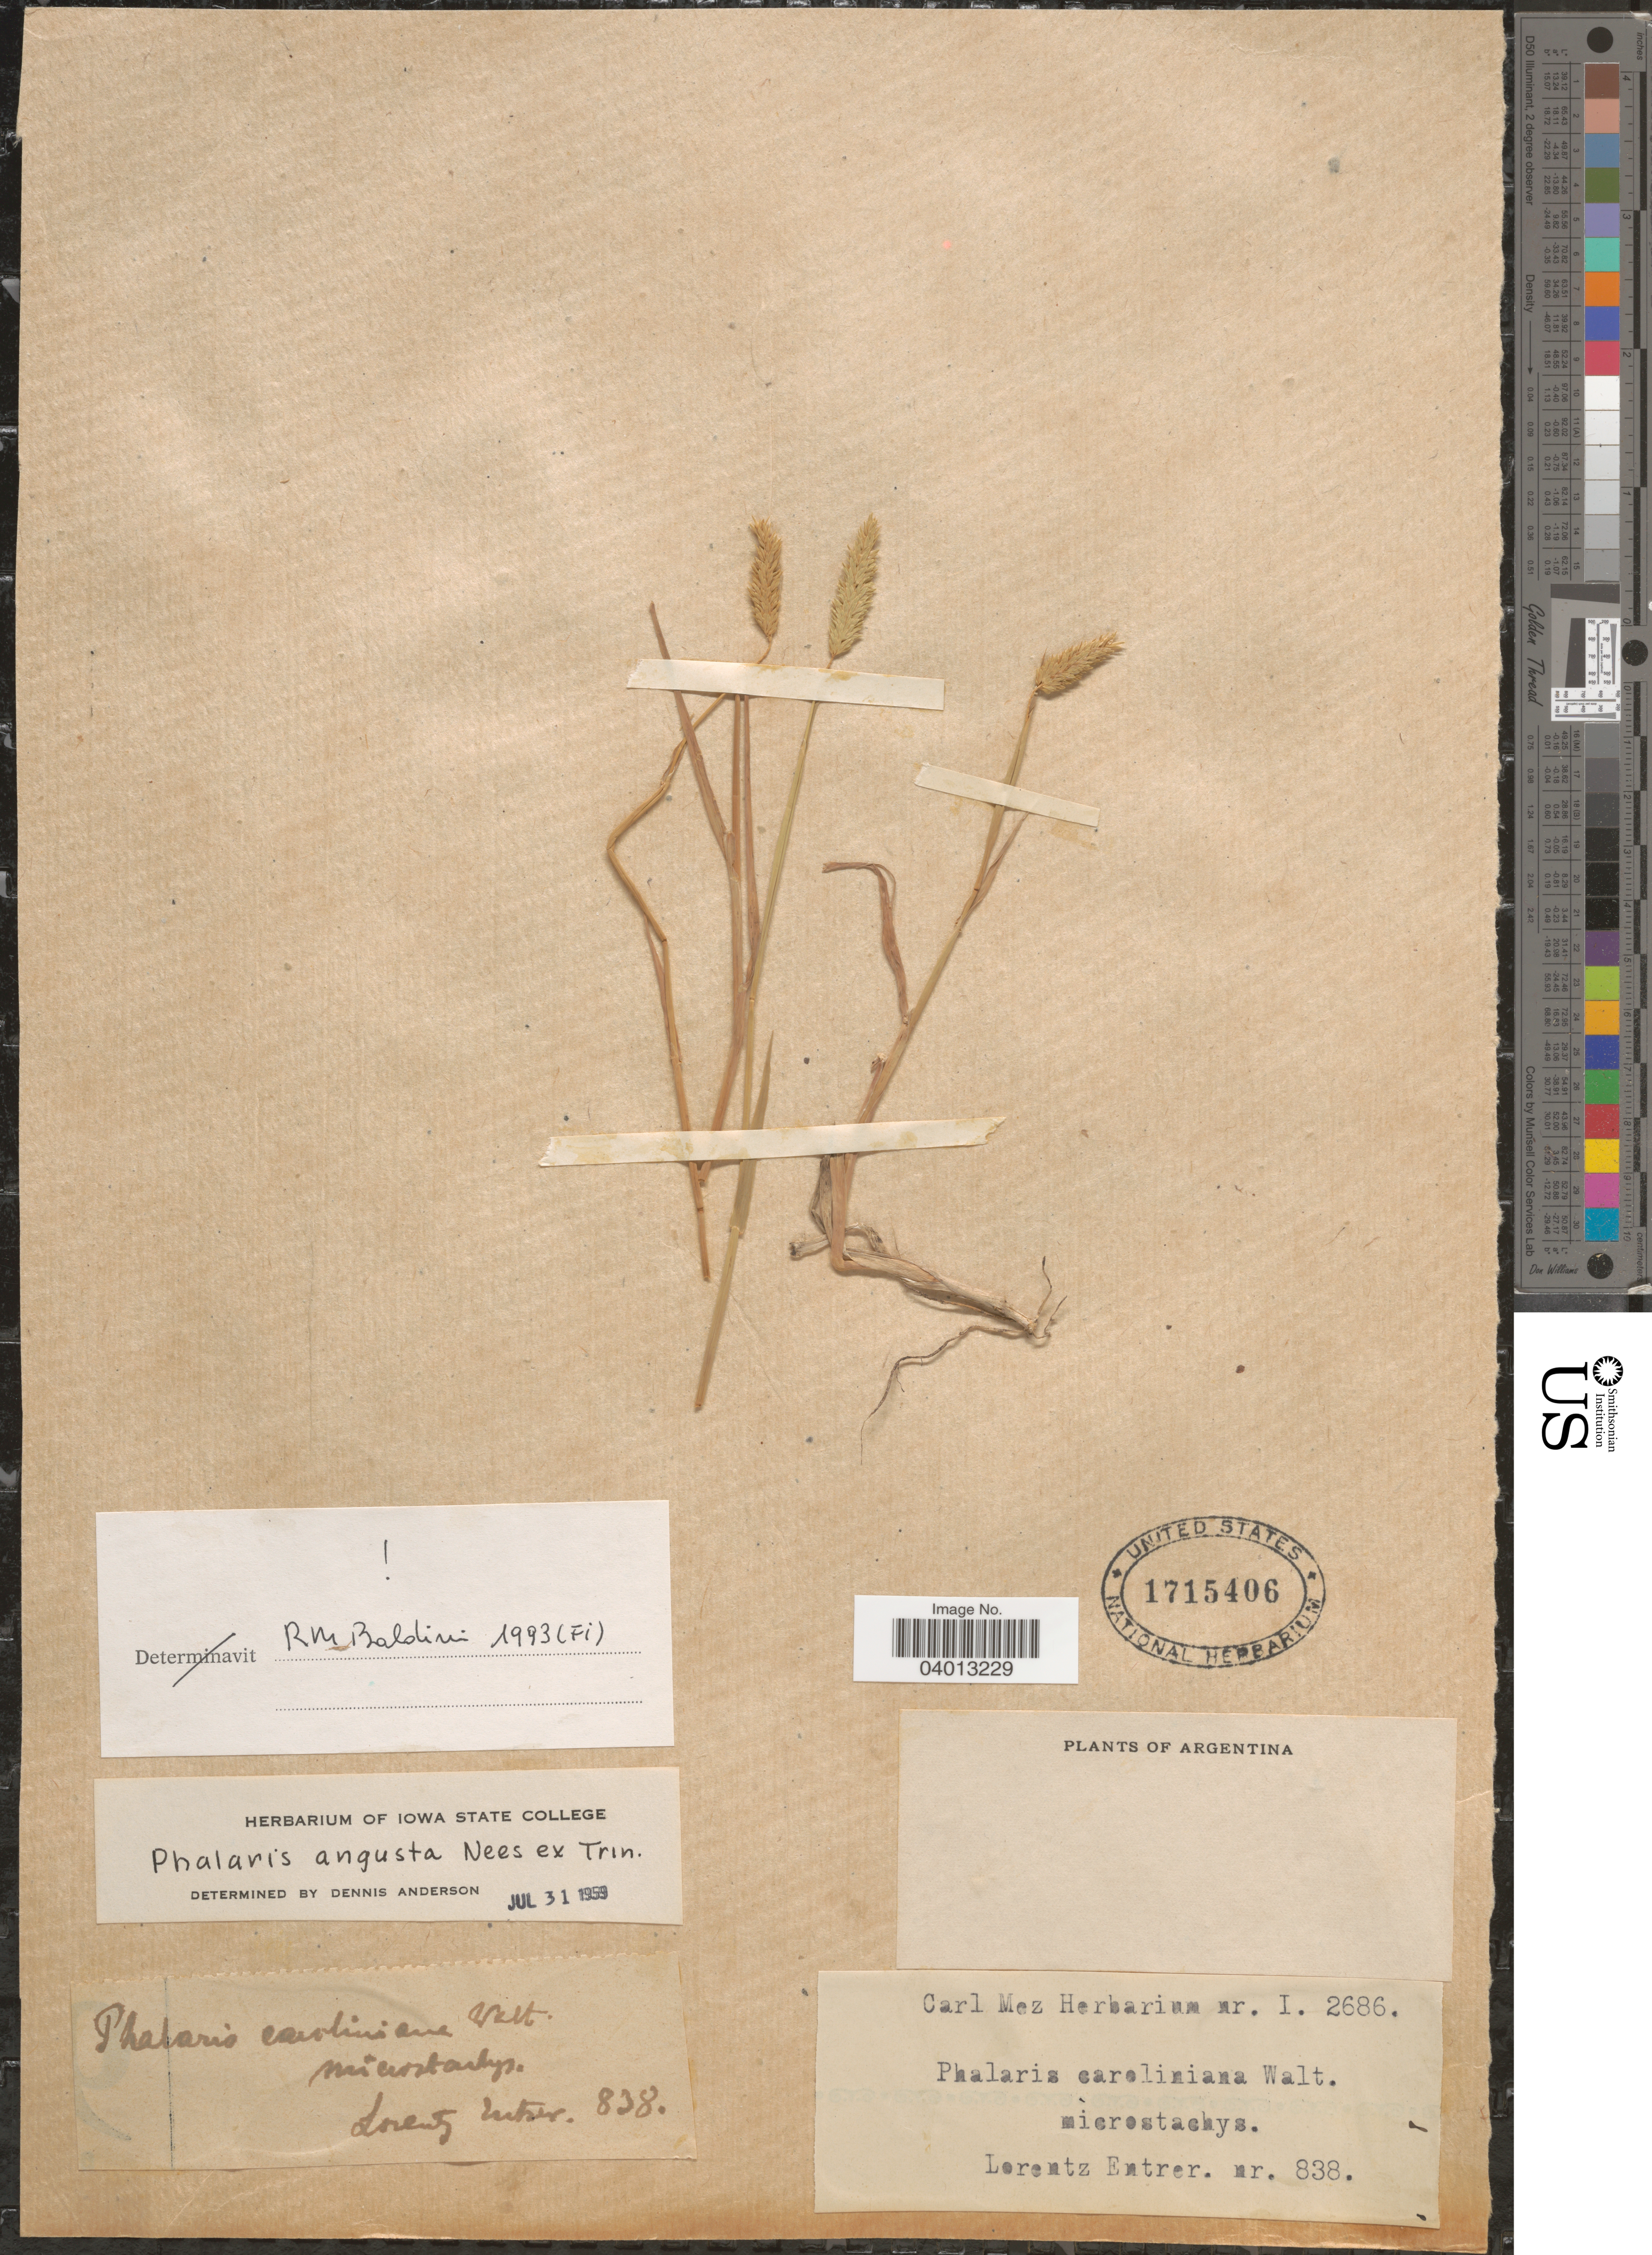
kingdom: Plantae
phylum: Tracheophyta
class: Liliopsida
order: Poales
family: Poaceae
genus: Phalaris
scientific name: Phalaris angusta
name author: Nees ex Trin.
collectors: E. Lorentz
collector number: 838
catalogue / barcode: US 1715406